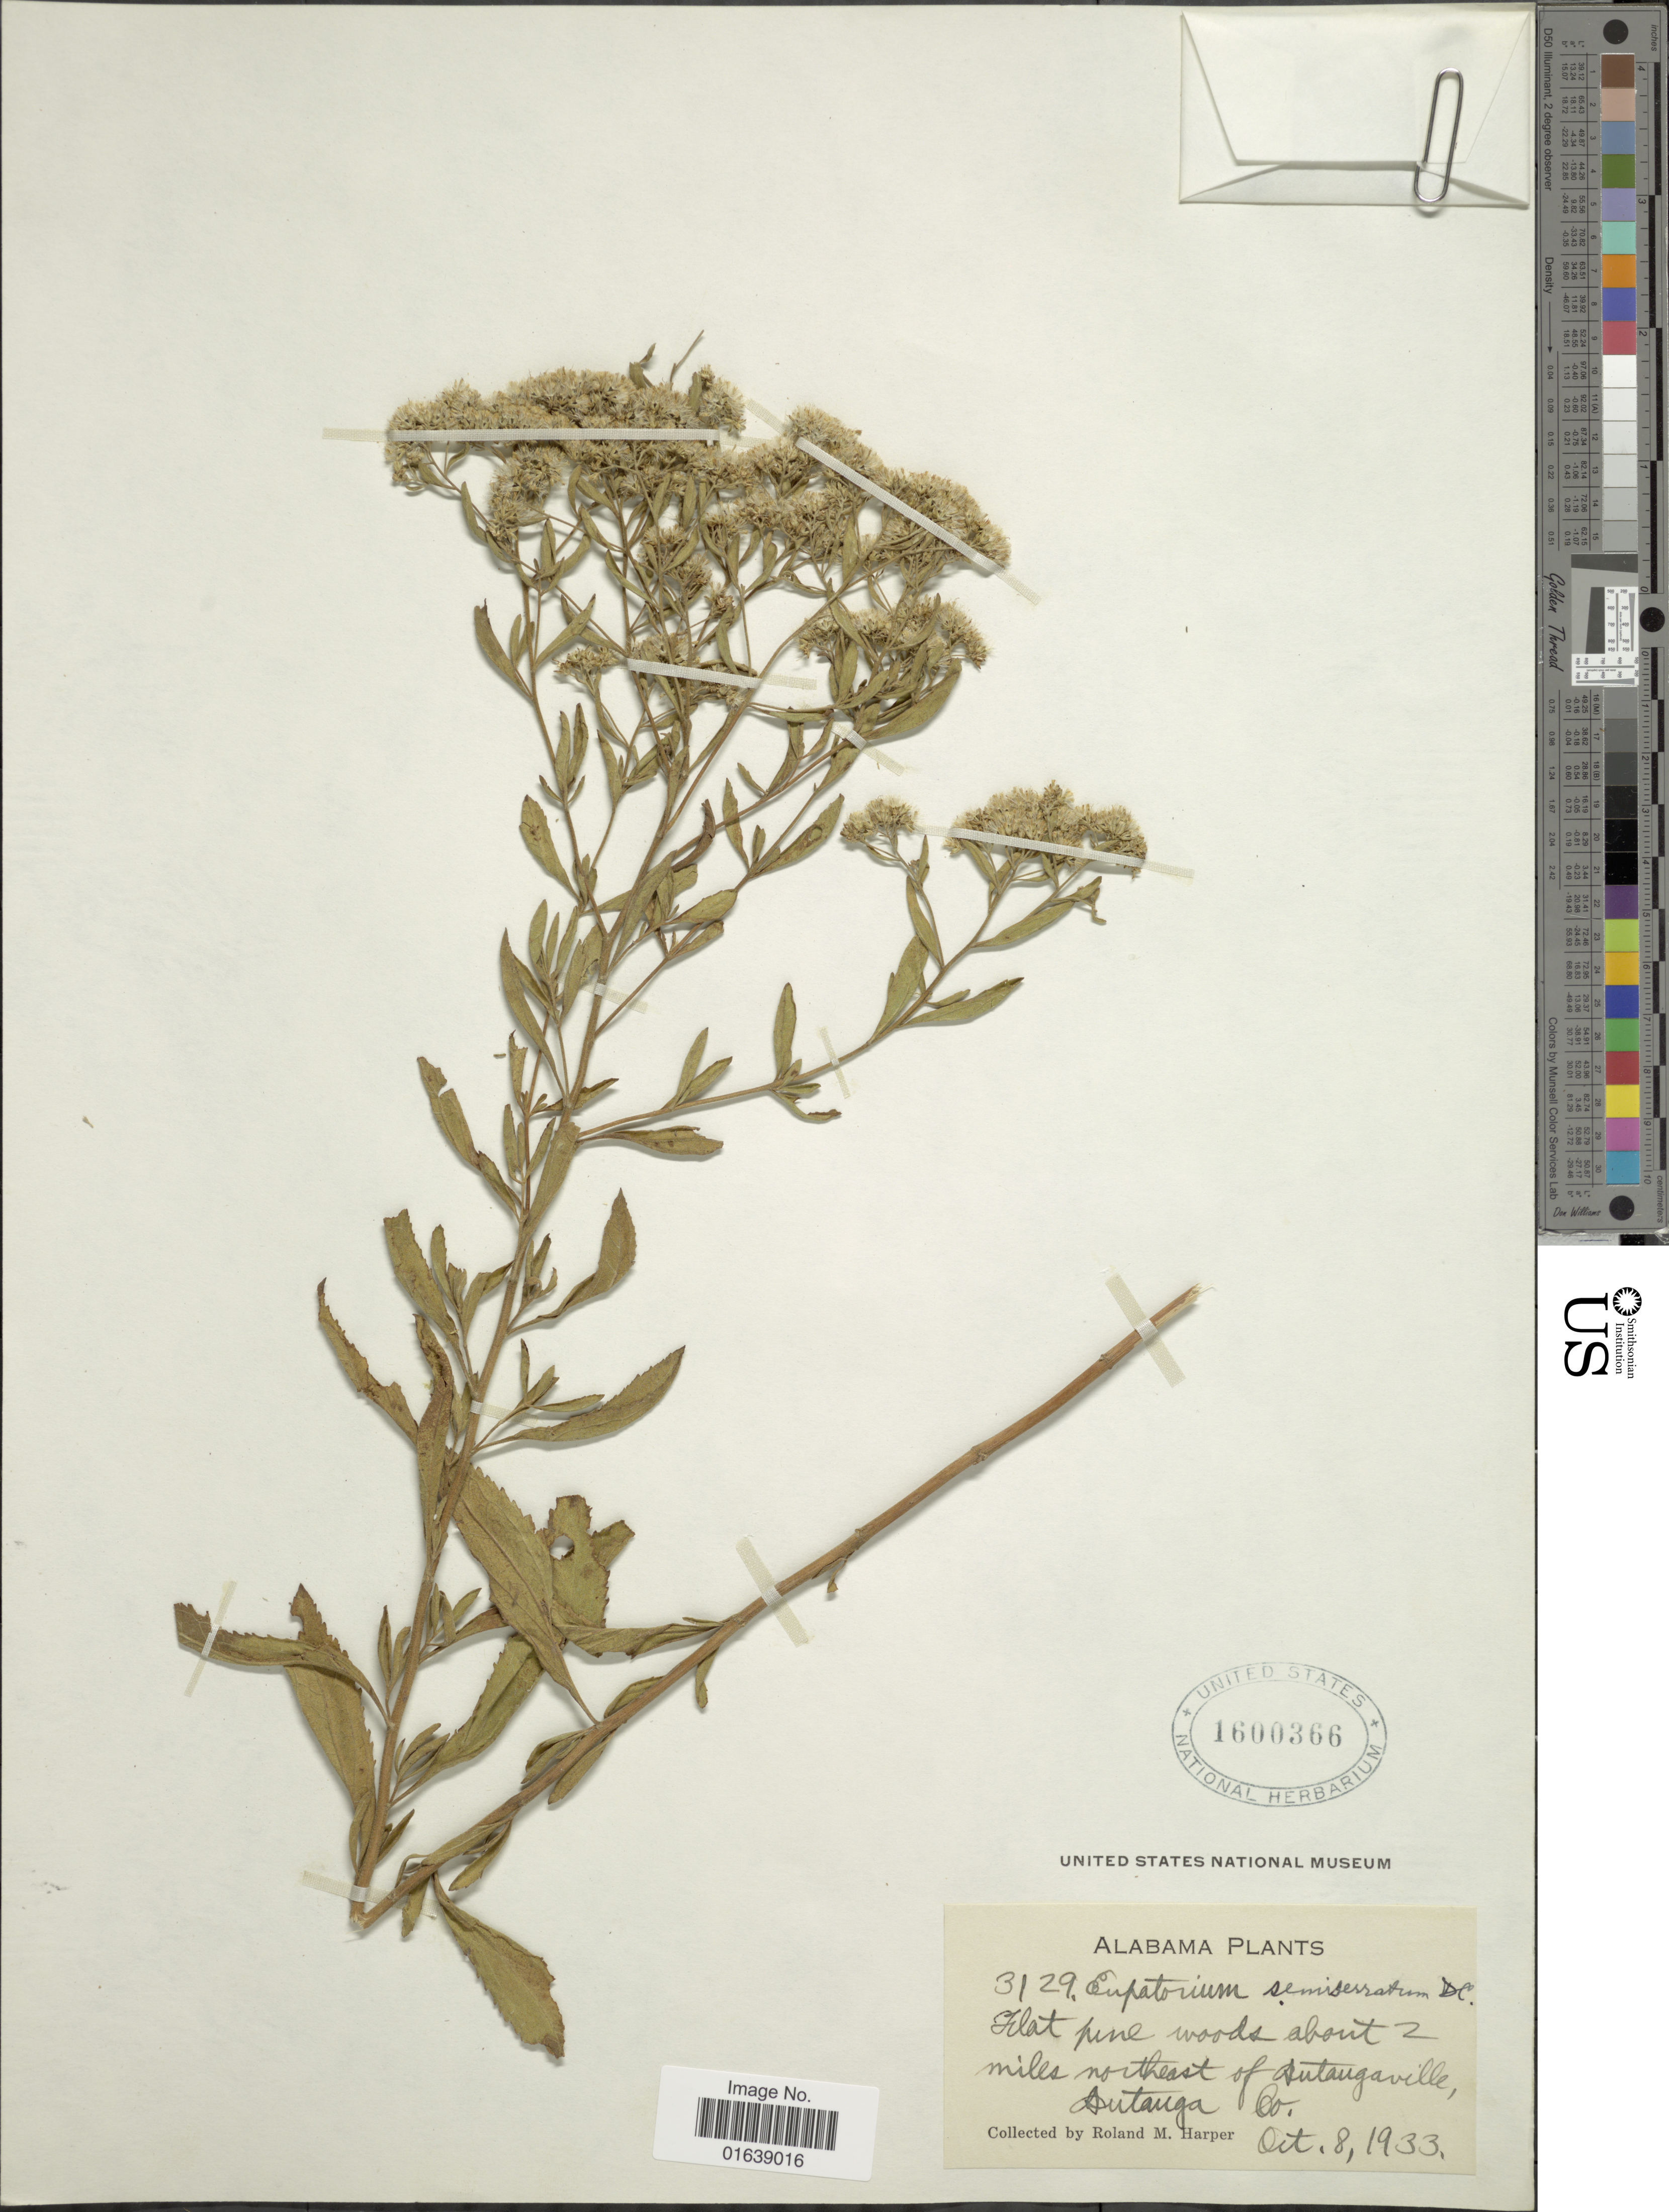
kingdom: Plantae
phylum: Tracheophyta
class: Magnoliopsida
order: Asterales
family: Asteraceae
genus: Eupatorium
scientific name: Eupatorium cuneifolium var. semiserratum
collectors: R. M. Harper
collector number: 3129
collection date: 1933-10-08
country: United States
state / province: Alabama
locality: Alabama. Flat pine woods about 2 miles northeast of Autaugaville Autauga Co.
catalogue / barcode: US 1600366